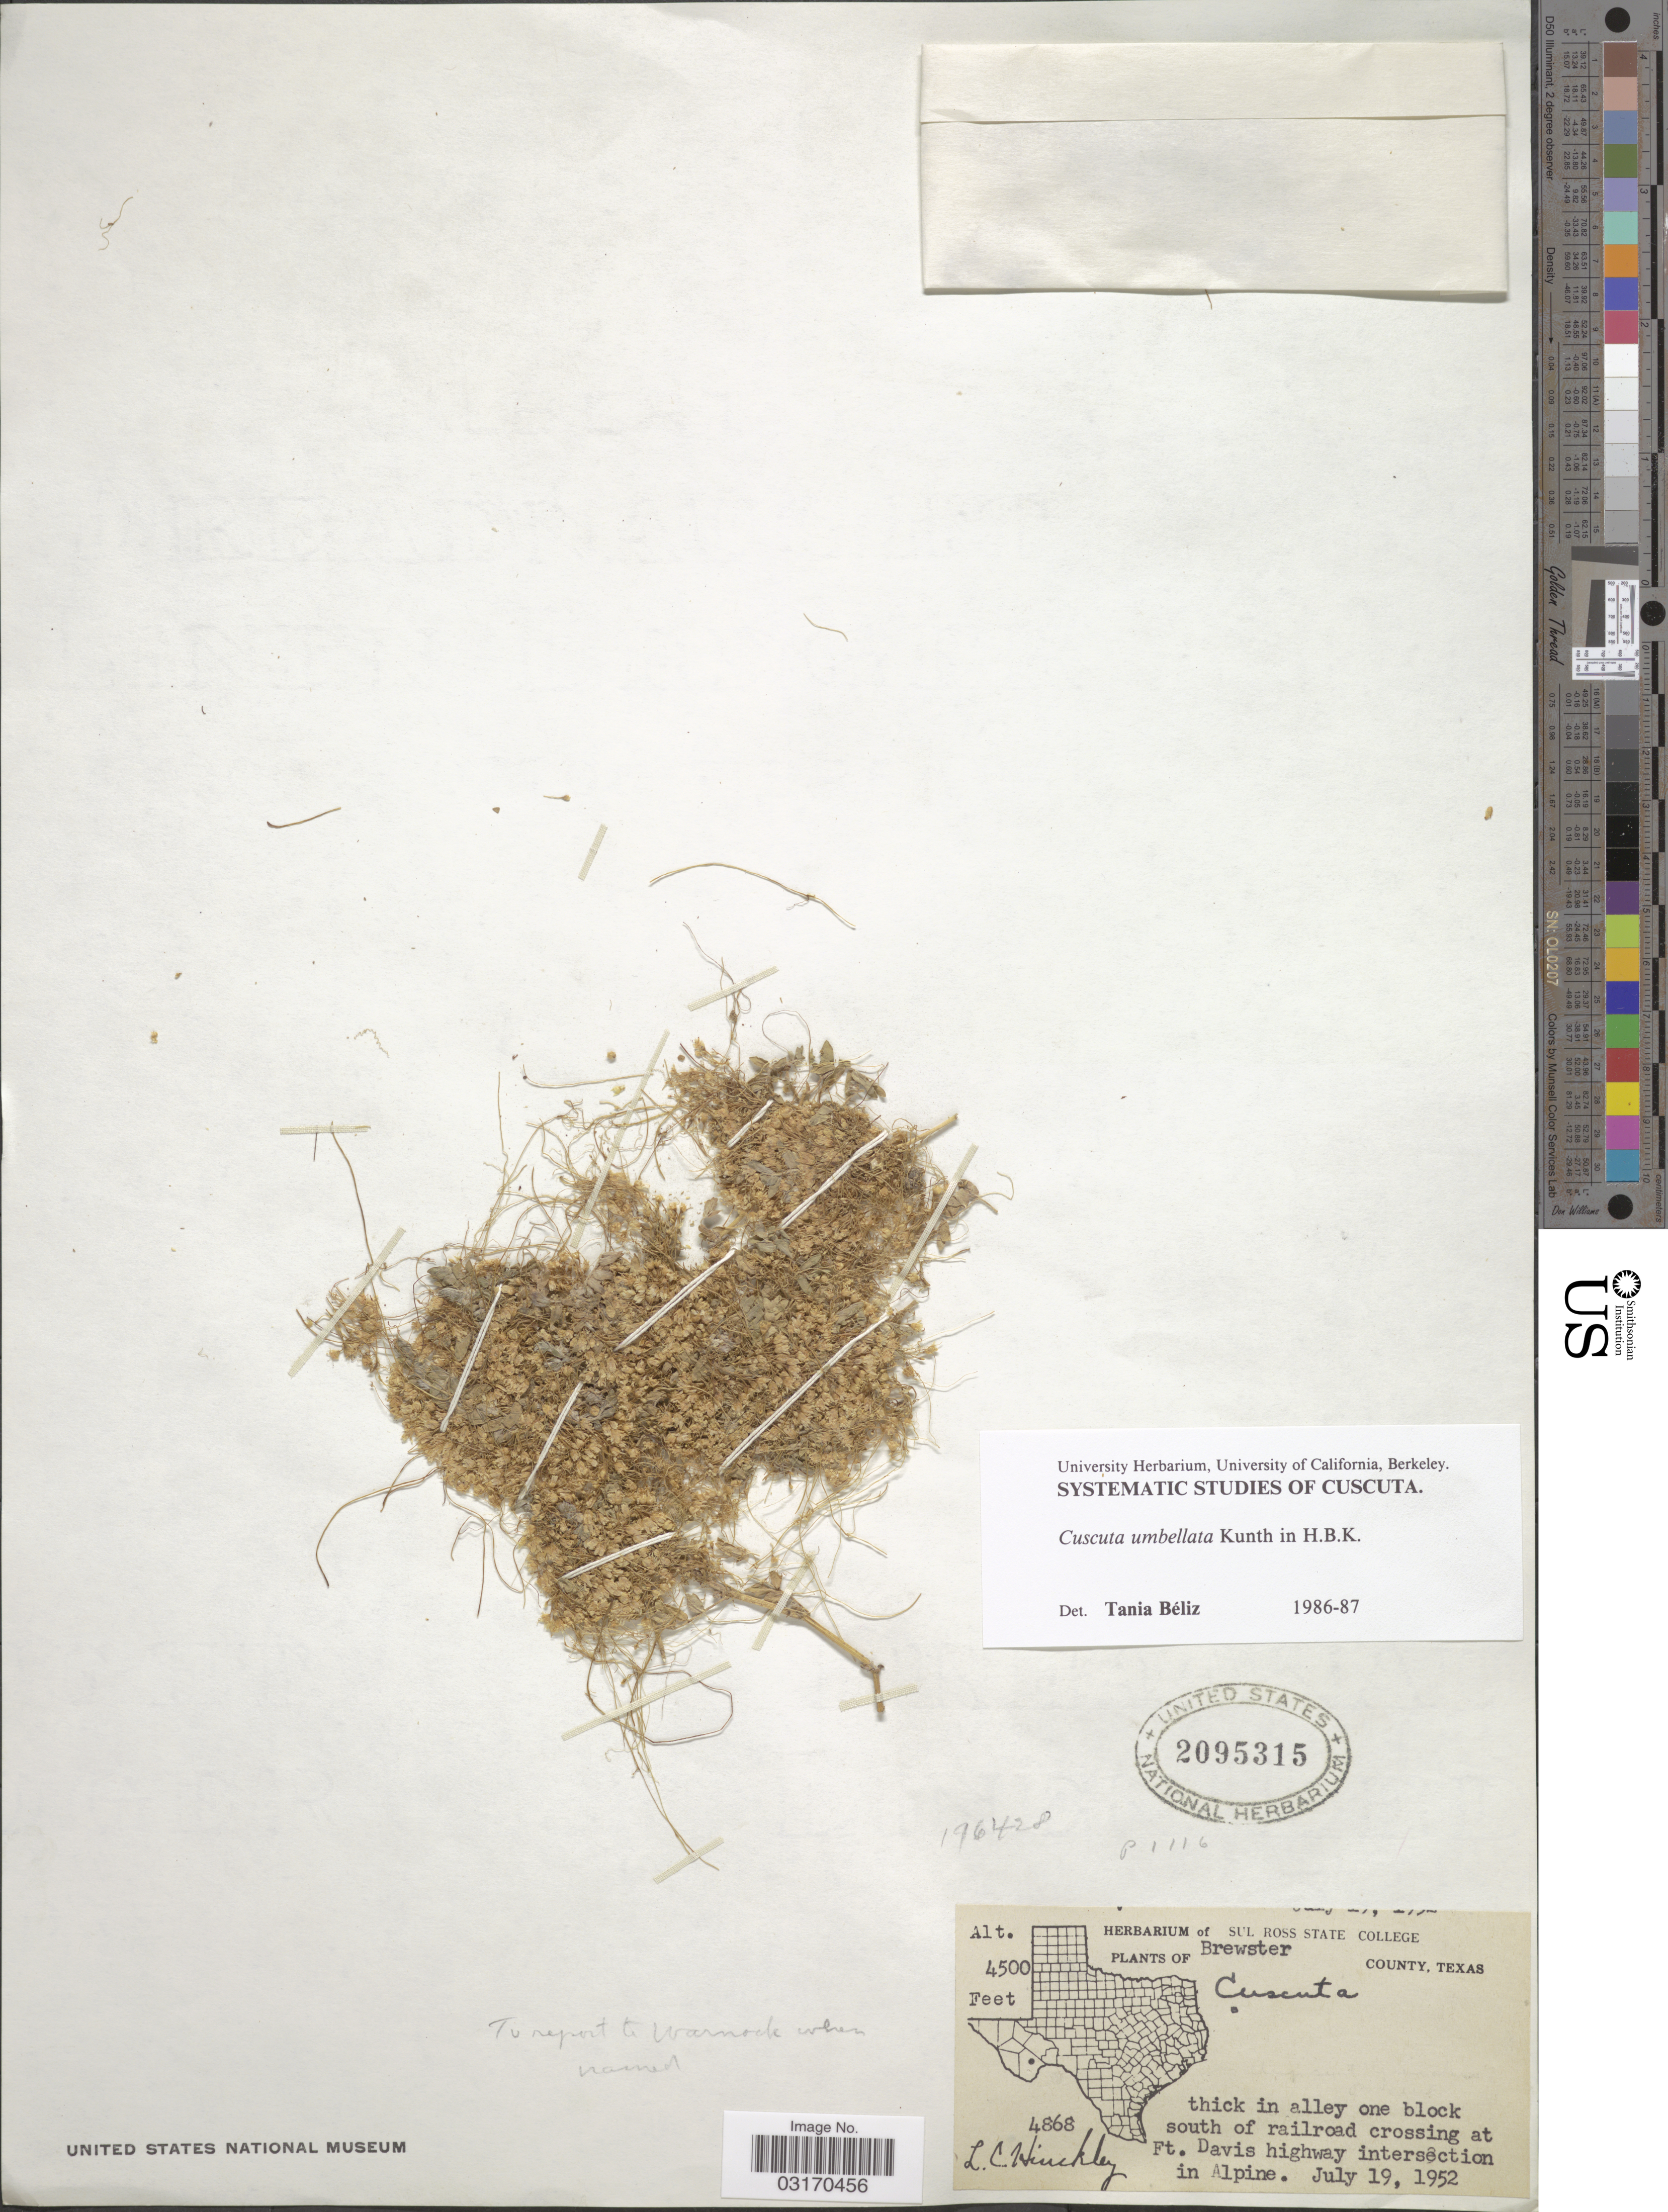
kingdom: Plantae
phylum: Tracheophyta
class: Magnoliopsida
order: Solanales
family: Convolvulaceae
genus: Cuscuta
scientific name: Cuscuta umbellata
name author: Kunth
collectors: L. Hinckley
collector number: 4868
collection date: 1952-07-19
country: United States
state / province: Texas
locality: Brewster County, thick alley one block south of railroad crossing at Ft. Davis intersection in Alpine.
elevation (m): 1372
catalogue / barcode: US 2095315